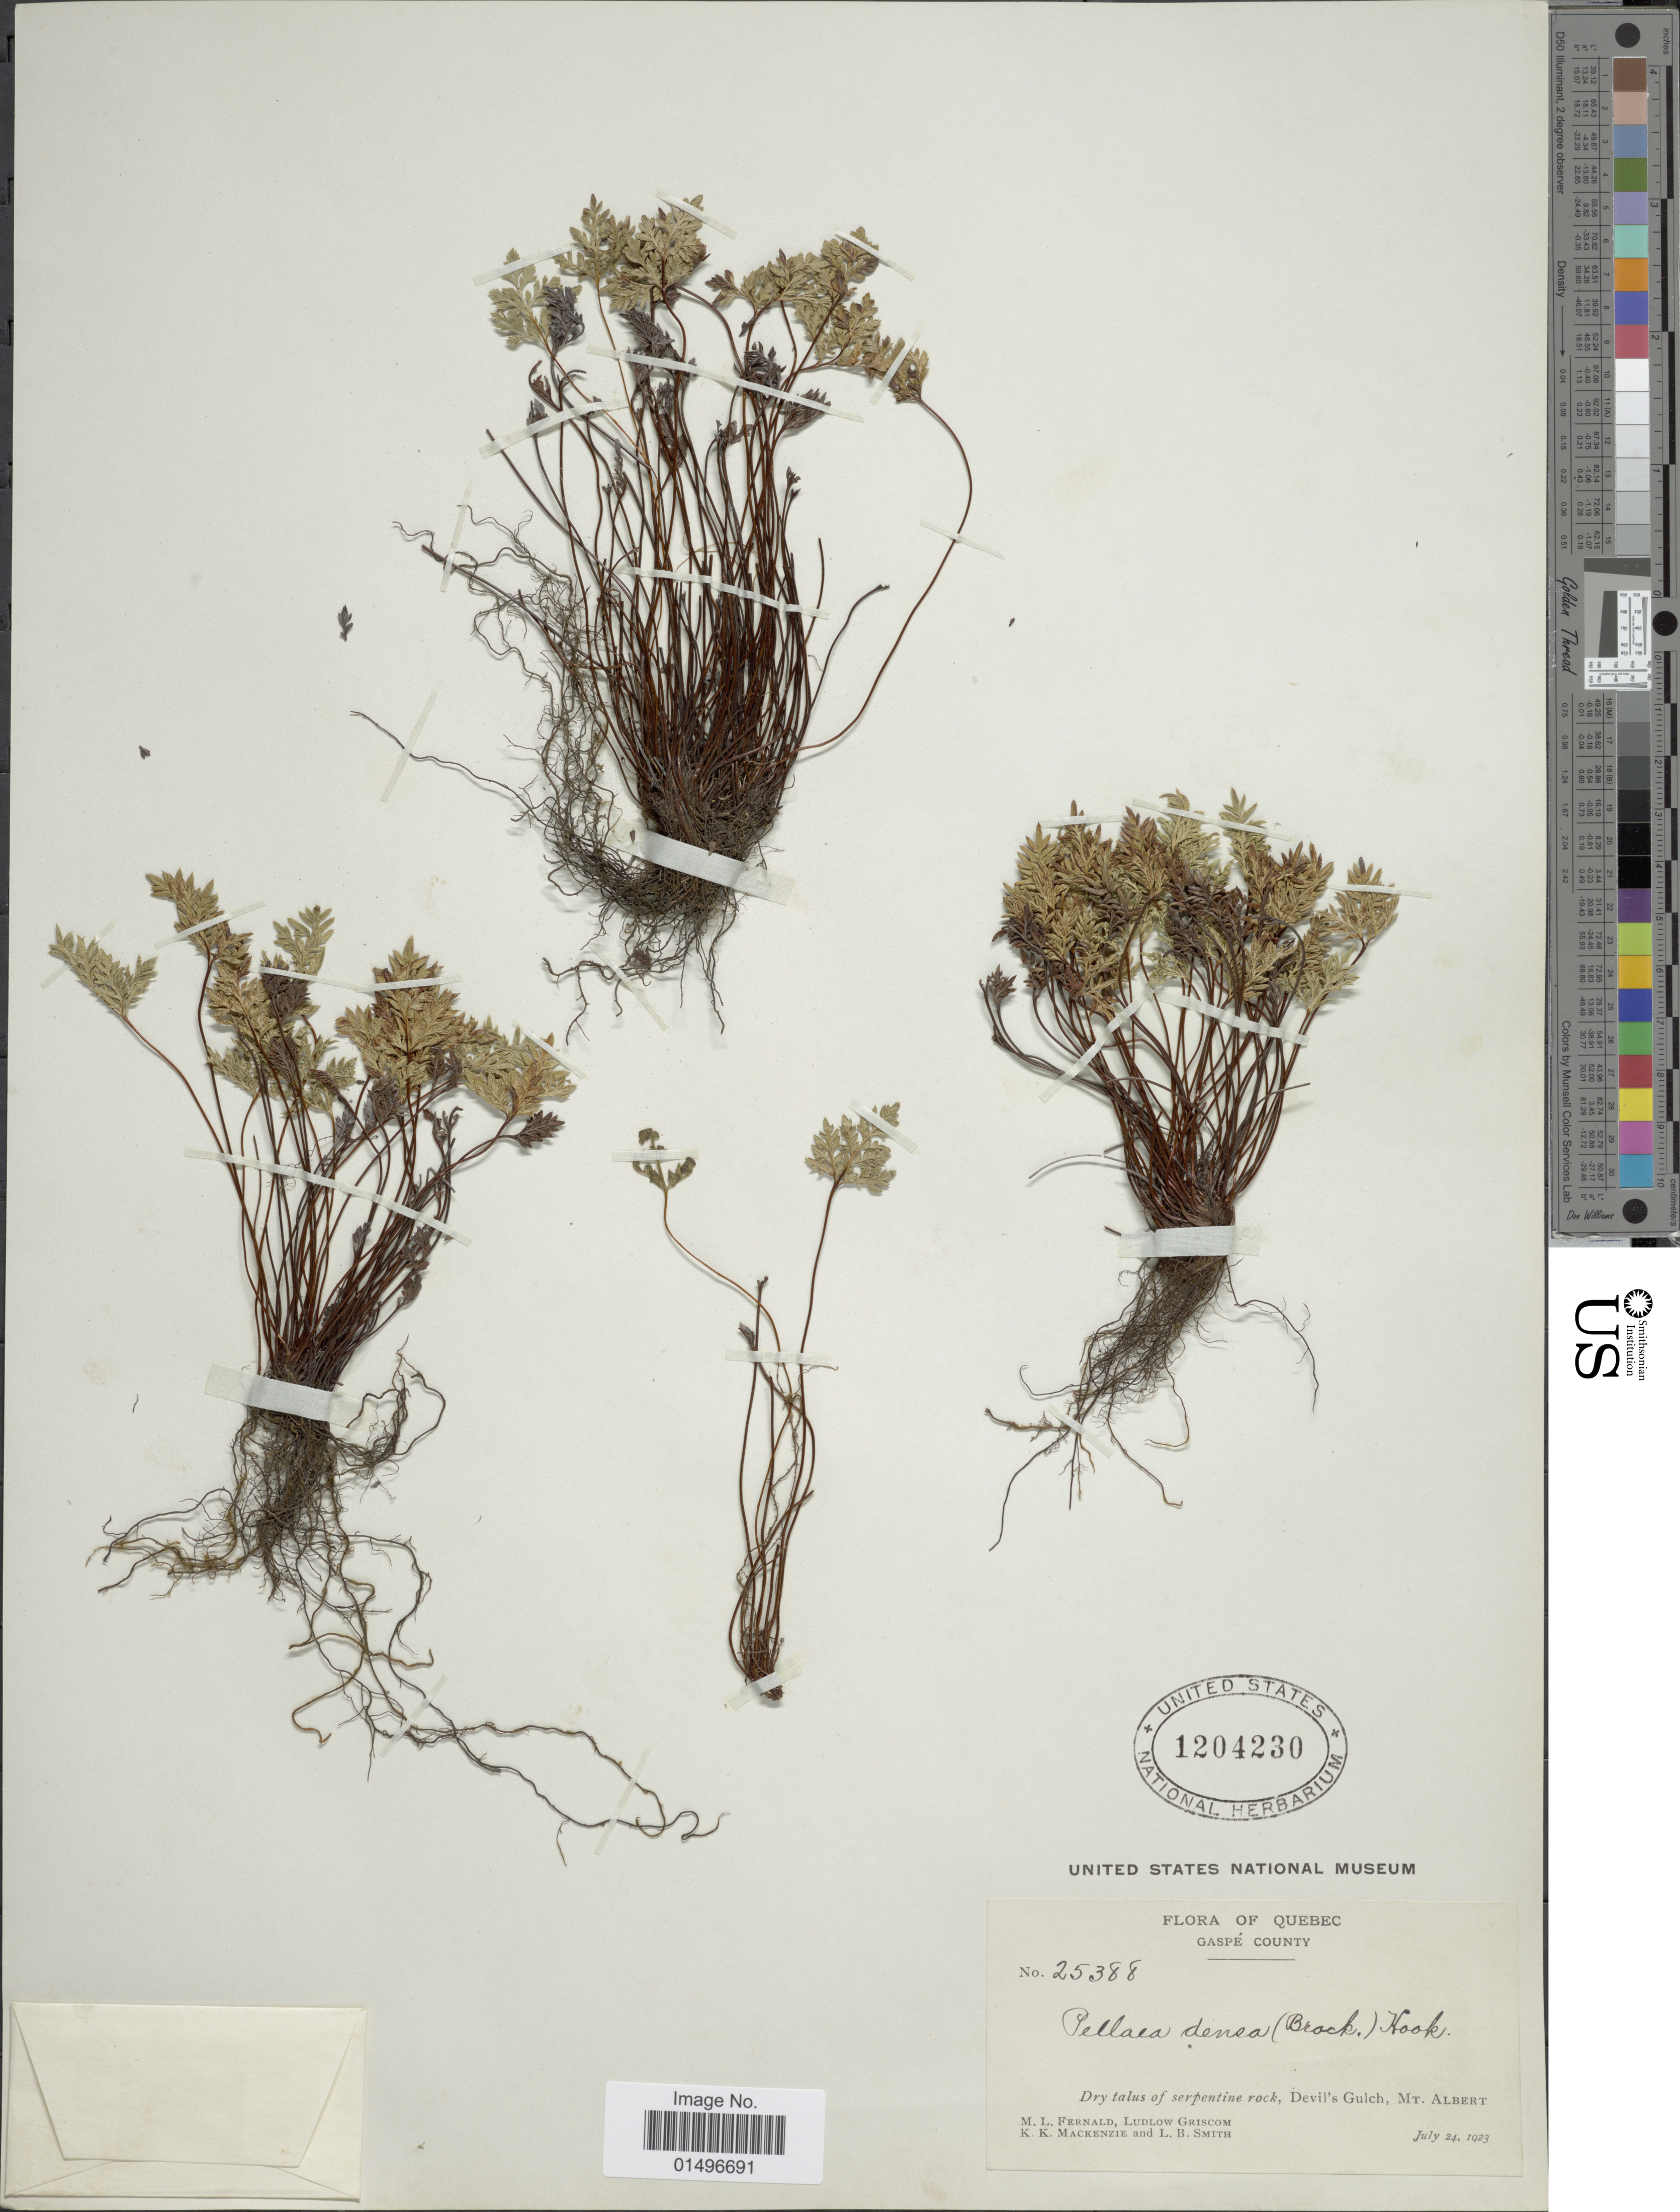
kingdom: Plantae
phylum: Tracheophyta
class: Polypodiopsida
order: Polypodiales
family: Pteridaceae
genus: Aspidotis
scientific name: Aspidotis densa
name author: (Brack.) Lellinger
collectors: M. L. Fernald, L. Griscom, K. K. Mackenzie & L. Smith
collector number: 25388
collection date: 1923-07-24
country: Canada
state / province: Quebec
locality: Quebec, Gaspe County, Devil's Gulch, Mt. Albert.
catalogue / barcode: US 1204230